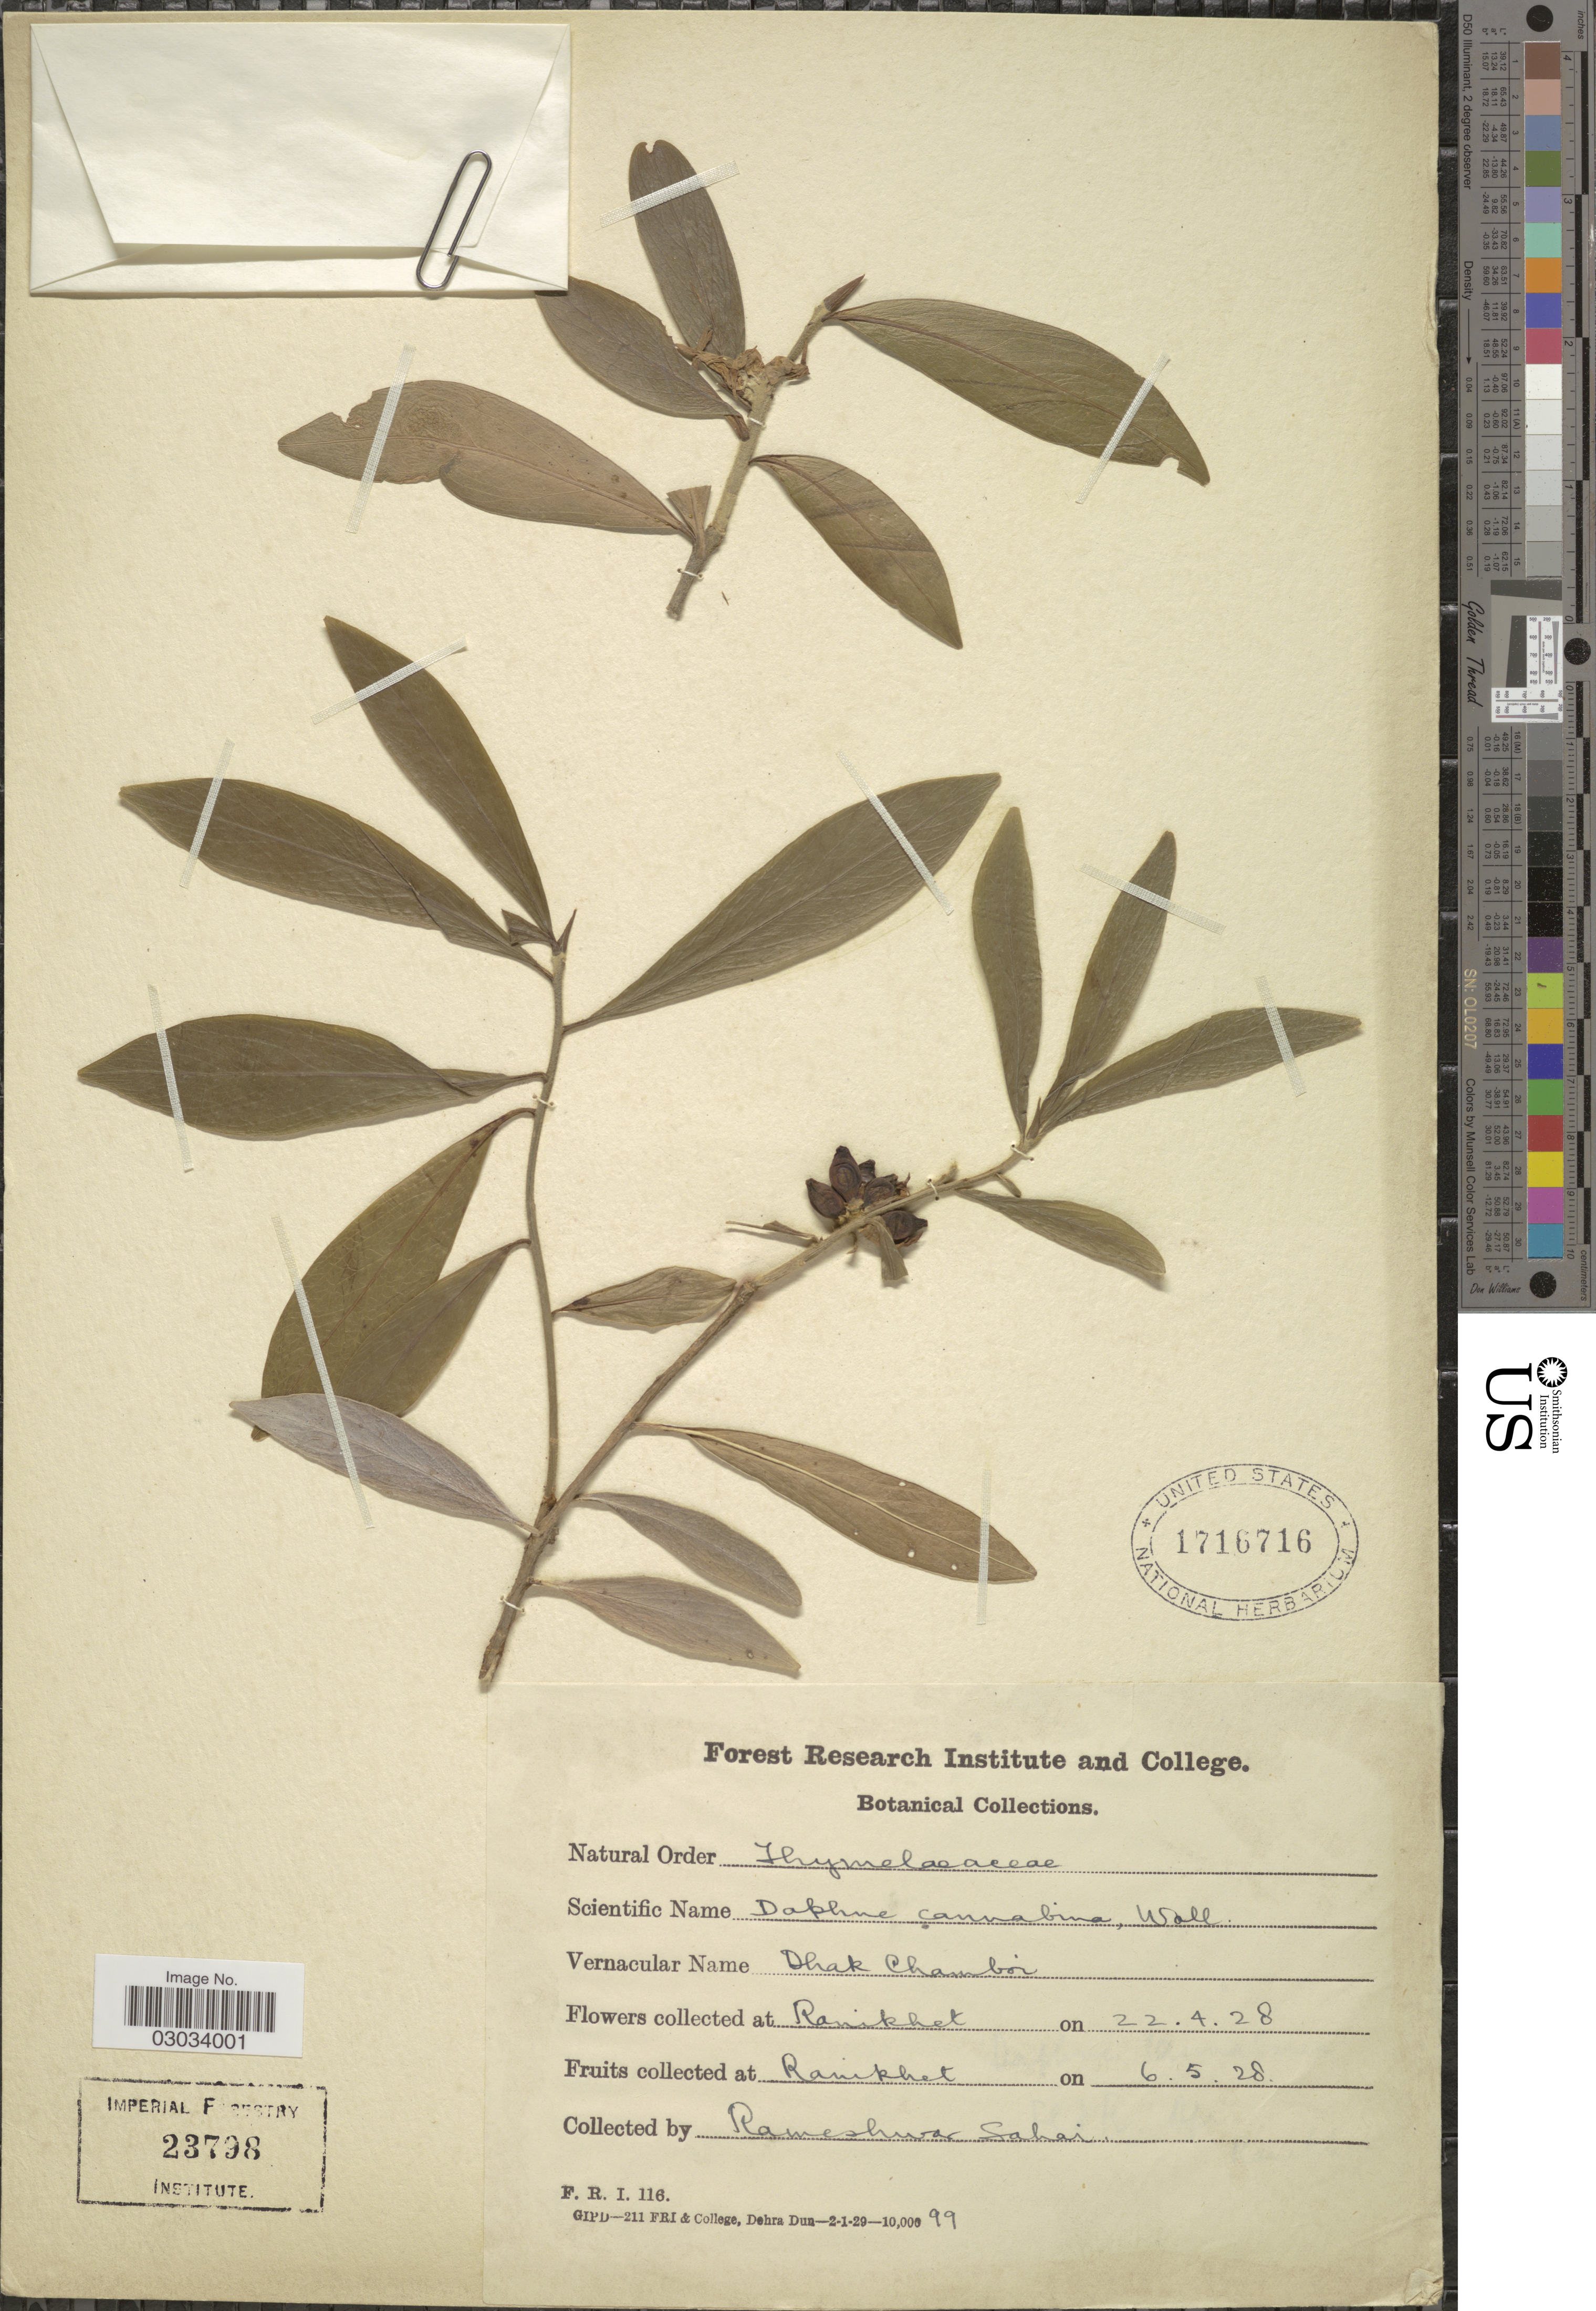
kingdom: Plantae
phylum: Tracheophyta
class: Magnoliopsida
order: Malvales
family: Thymelaeaceae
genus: Daphne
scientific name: Daphne papyracea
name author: Wall. ex Steud.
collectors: R. Sahai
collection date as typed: Transcribed d/m/y: 22/4/28 to 6/5/28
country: India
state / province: Uttarakhand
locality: Ranikhet.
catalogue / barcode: US 1716716